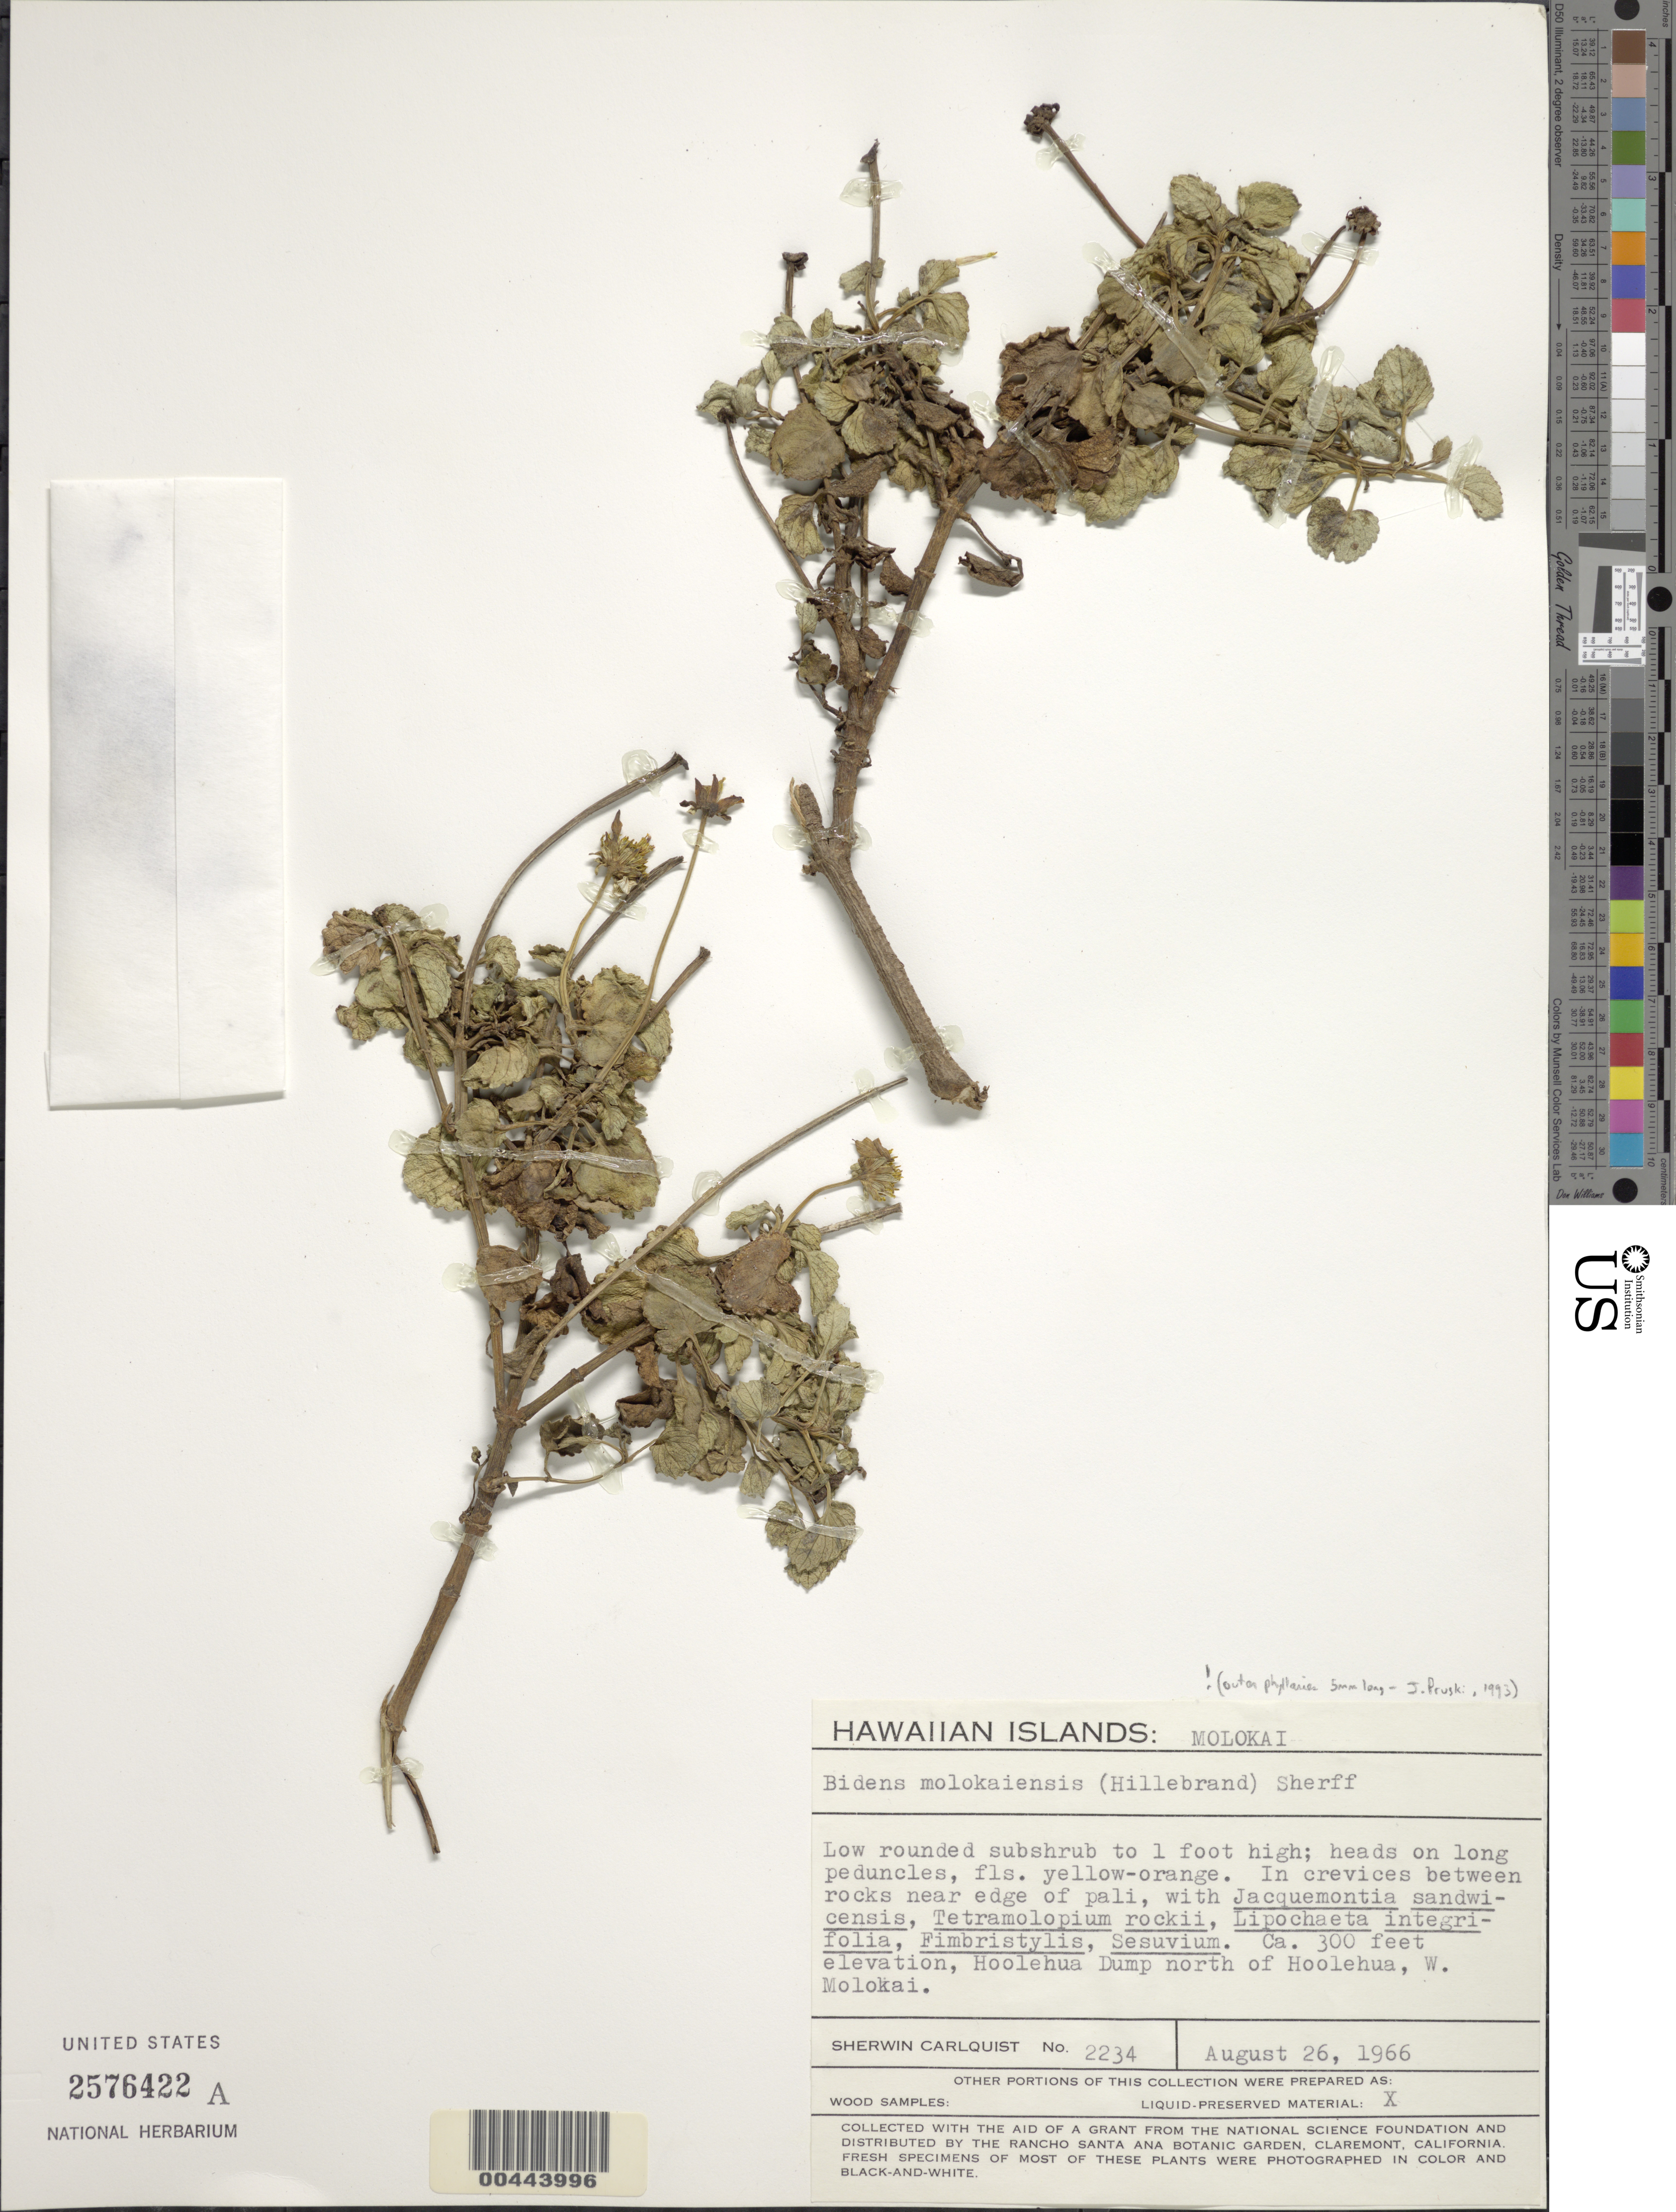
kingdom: Plantae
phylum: Tracheophyta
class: Magnoliopsida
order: Asterales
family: Asteraceae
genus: Bidens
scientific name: Bidens molokaiensis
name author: (Hillebr.) Sherff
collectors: S. Carlquist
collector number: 2234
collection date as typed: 26 Aug 1966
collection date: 1966-08-26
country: United States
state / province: Hawaii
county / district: Maui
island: Moloka'i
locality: Hoolehua Dump N of Hoolehua, W Molokai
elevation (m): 91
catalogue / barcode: US 2576422A